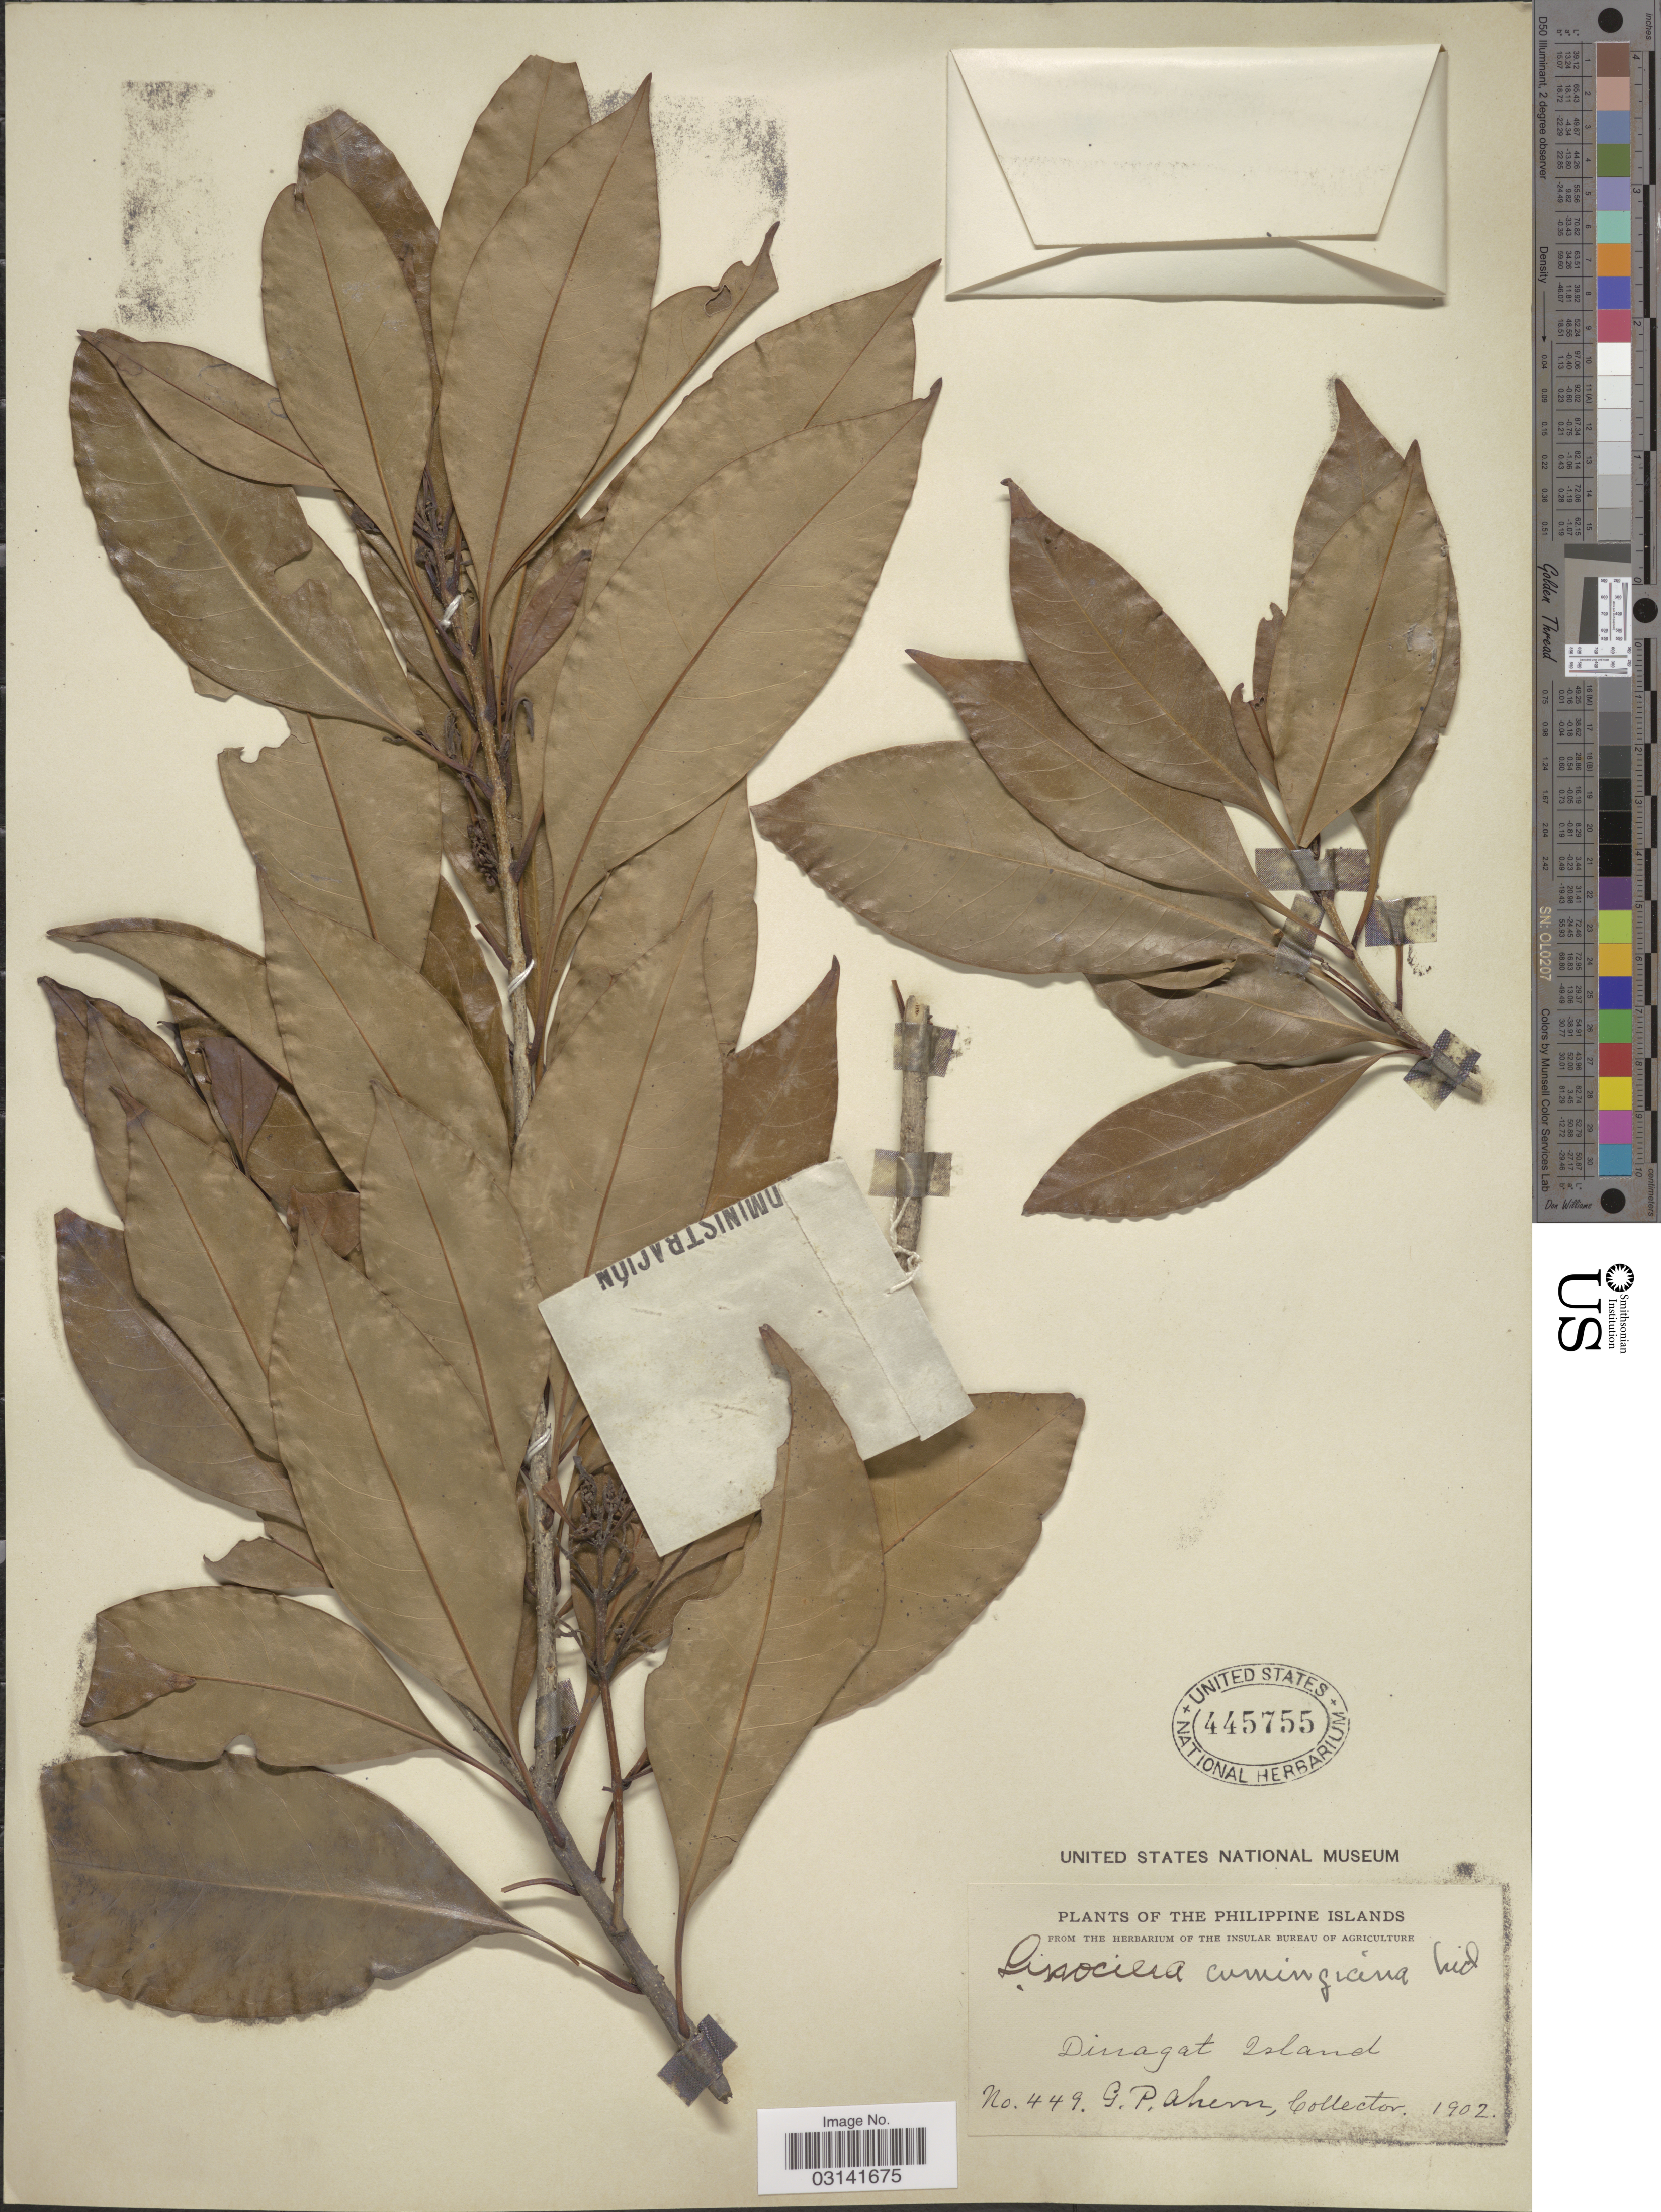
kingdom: Plantae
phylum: Tracheophyta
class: Magnoliopsida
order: Lamiales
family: Oleaceae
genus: Chionanthus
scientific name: Chionanthus ramiflorus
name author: Roxb.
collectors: G. Ahern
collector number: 449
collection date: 1902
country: Philippines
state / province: Caraga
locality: Dinagat Island.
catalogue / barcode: US 445755